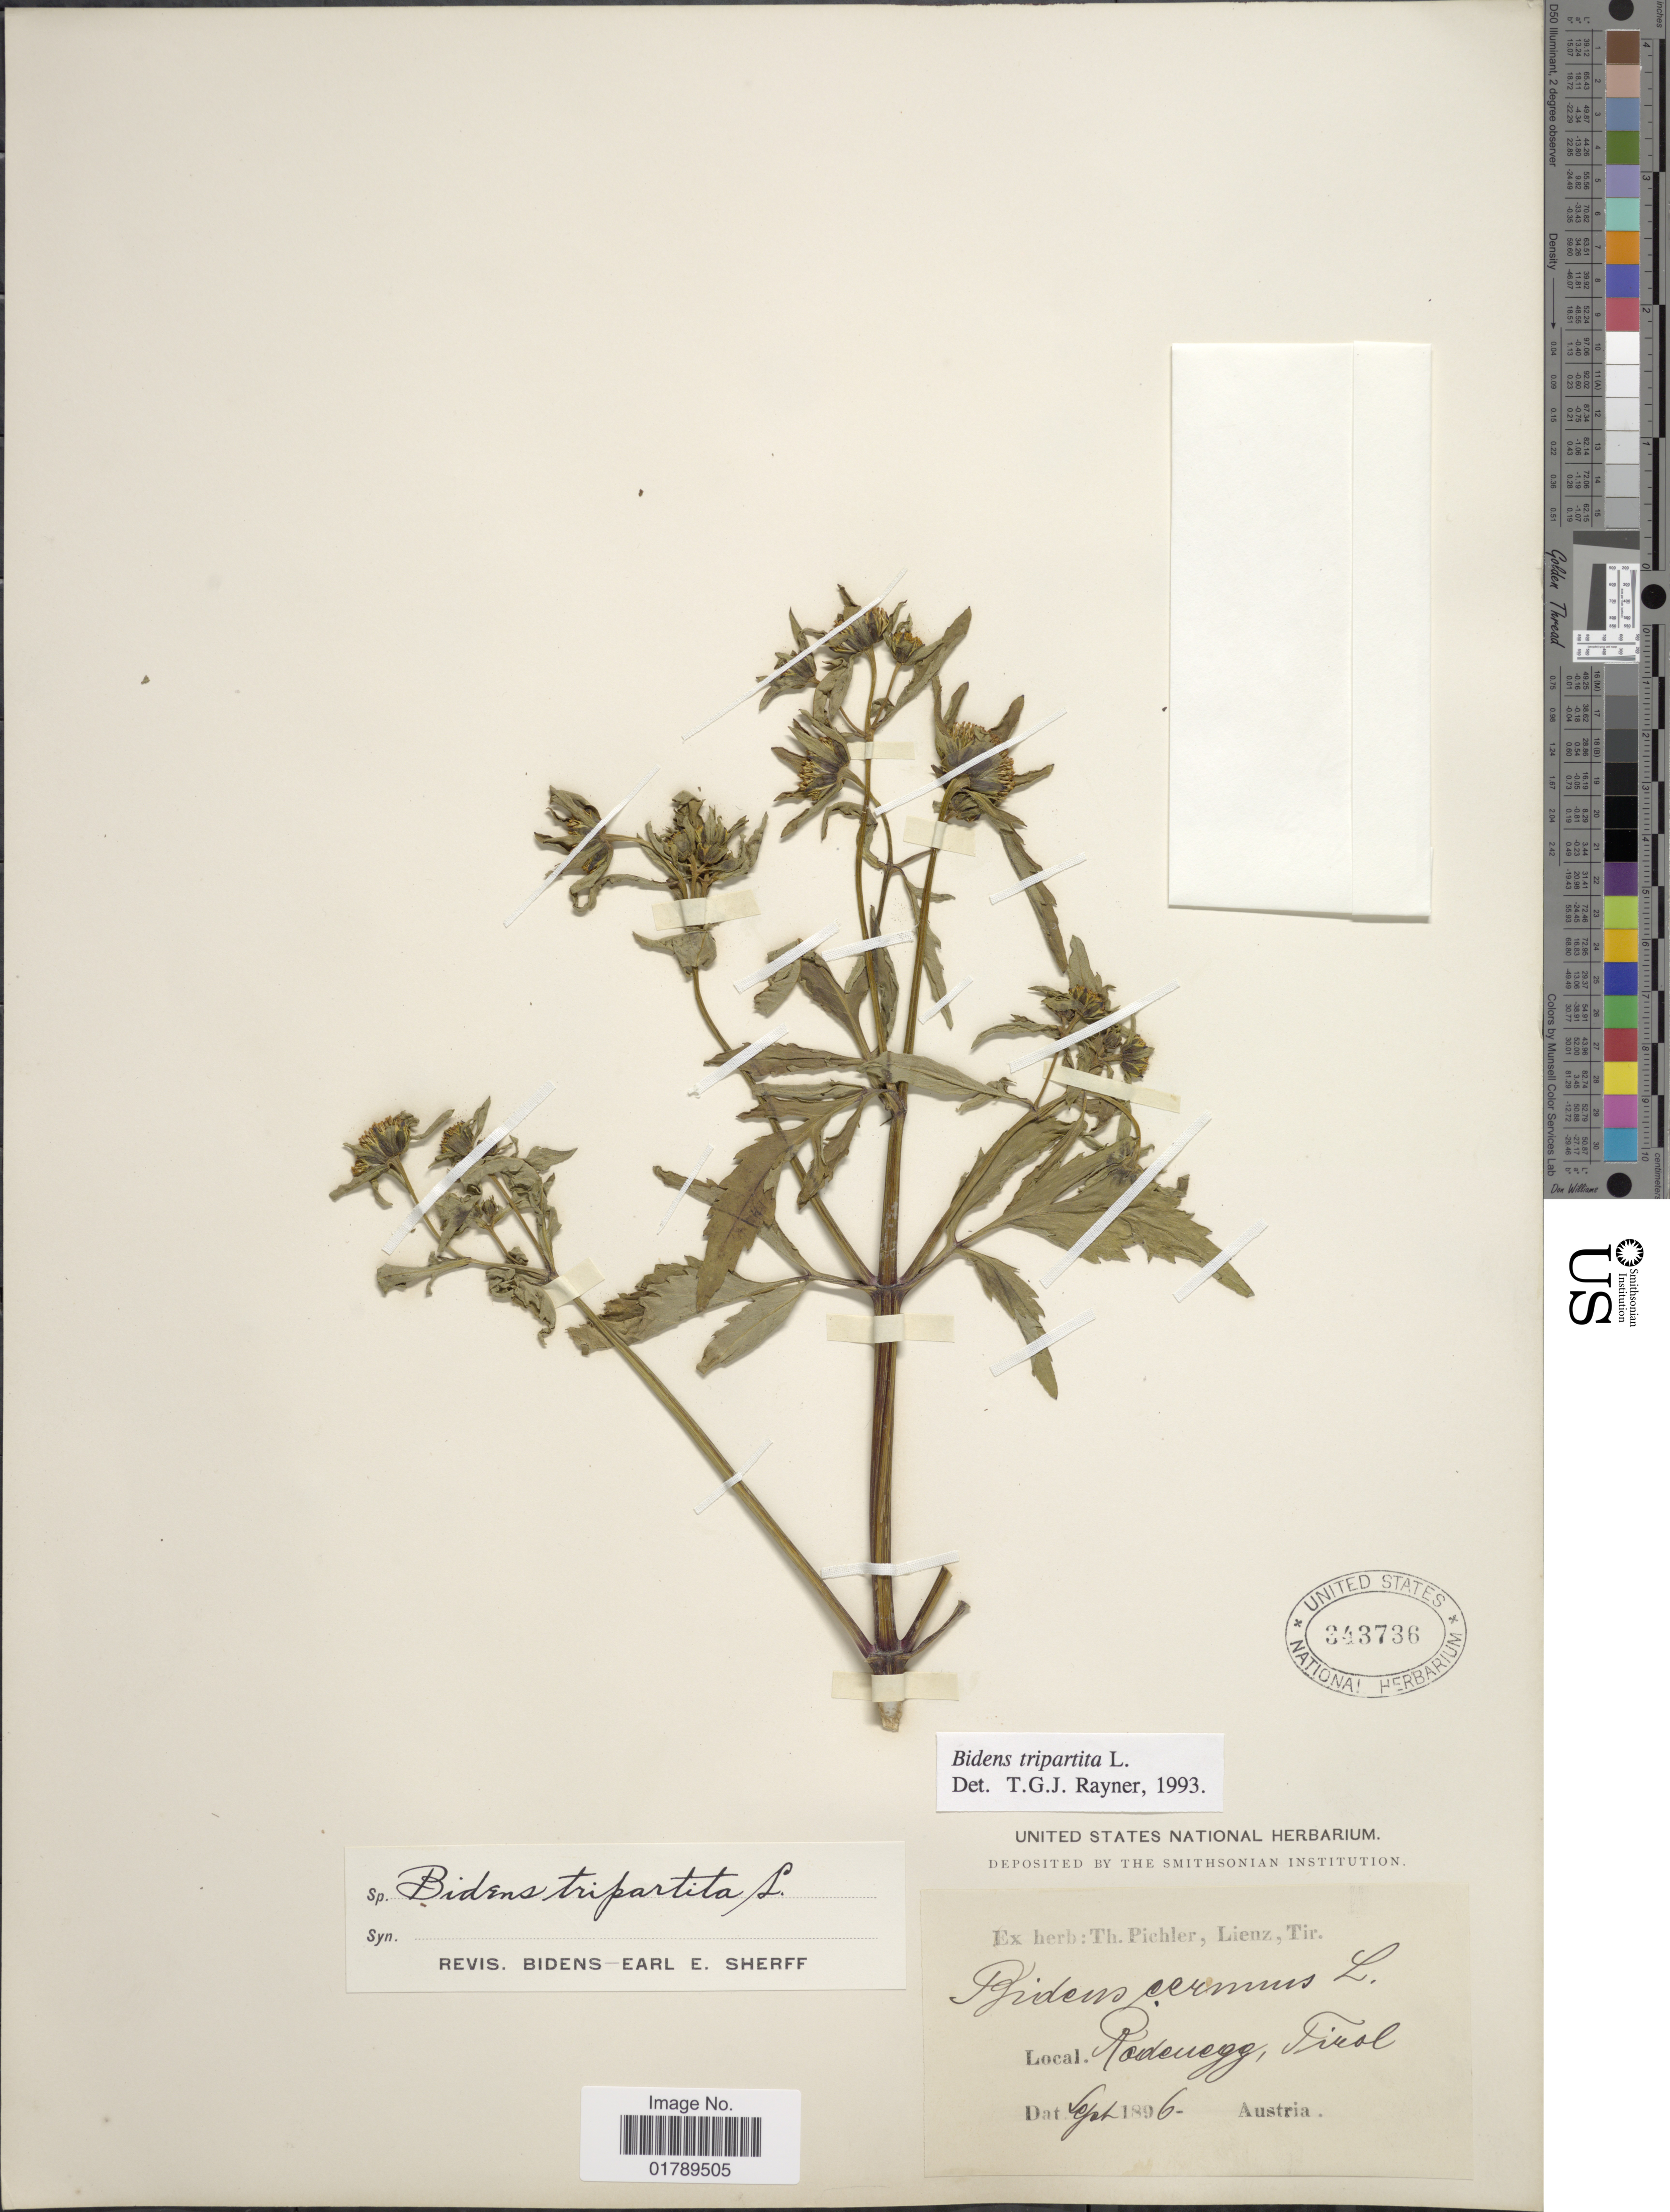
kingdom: Plantae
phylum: Tracheophyta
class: Magnoliopsida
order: Asterales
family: Asteraceae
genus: Bidens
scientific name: Bidens tripartita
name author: L.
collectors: ex herb. T. Pichler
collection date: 1896-09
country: Italy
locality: Rodenegg, Tirol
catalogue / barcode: US 343736